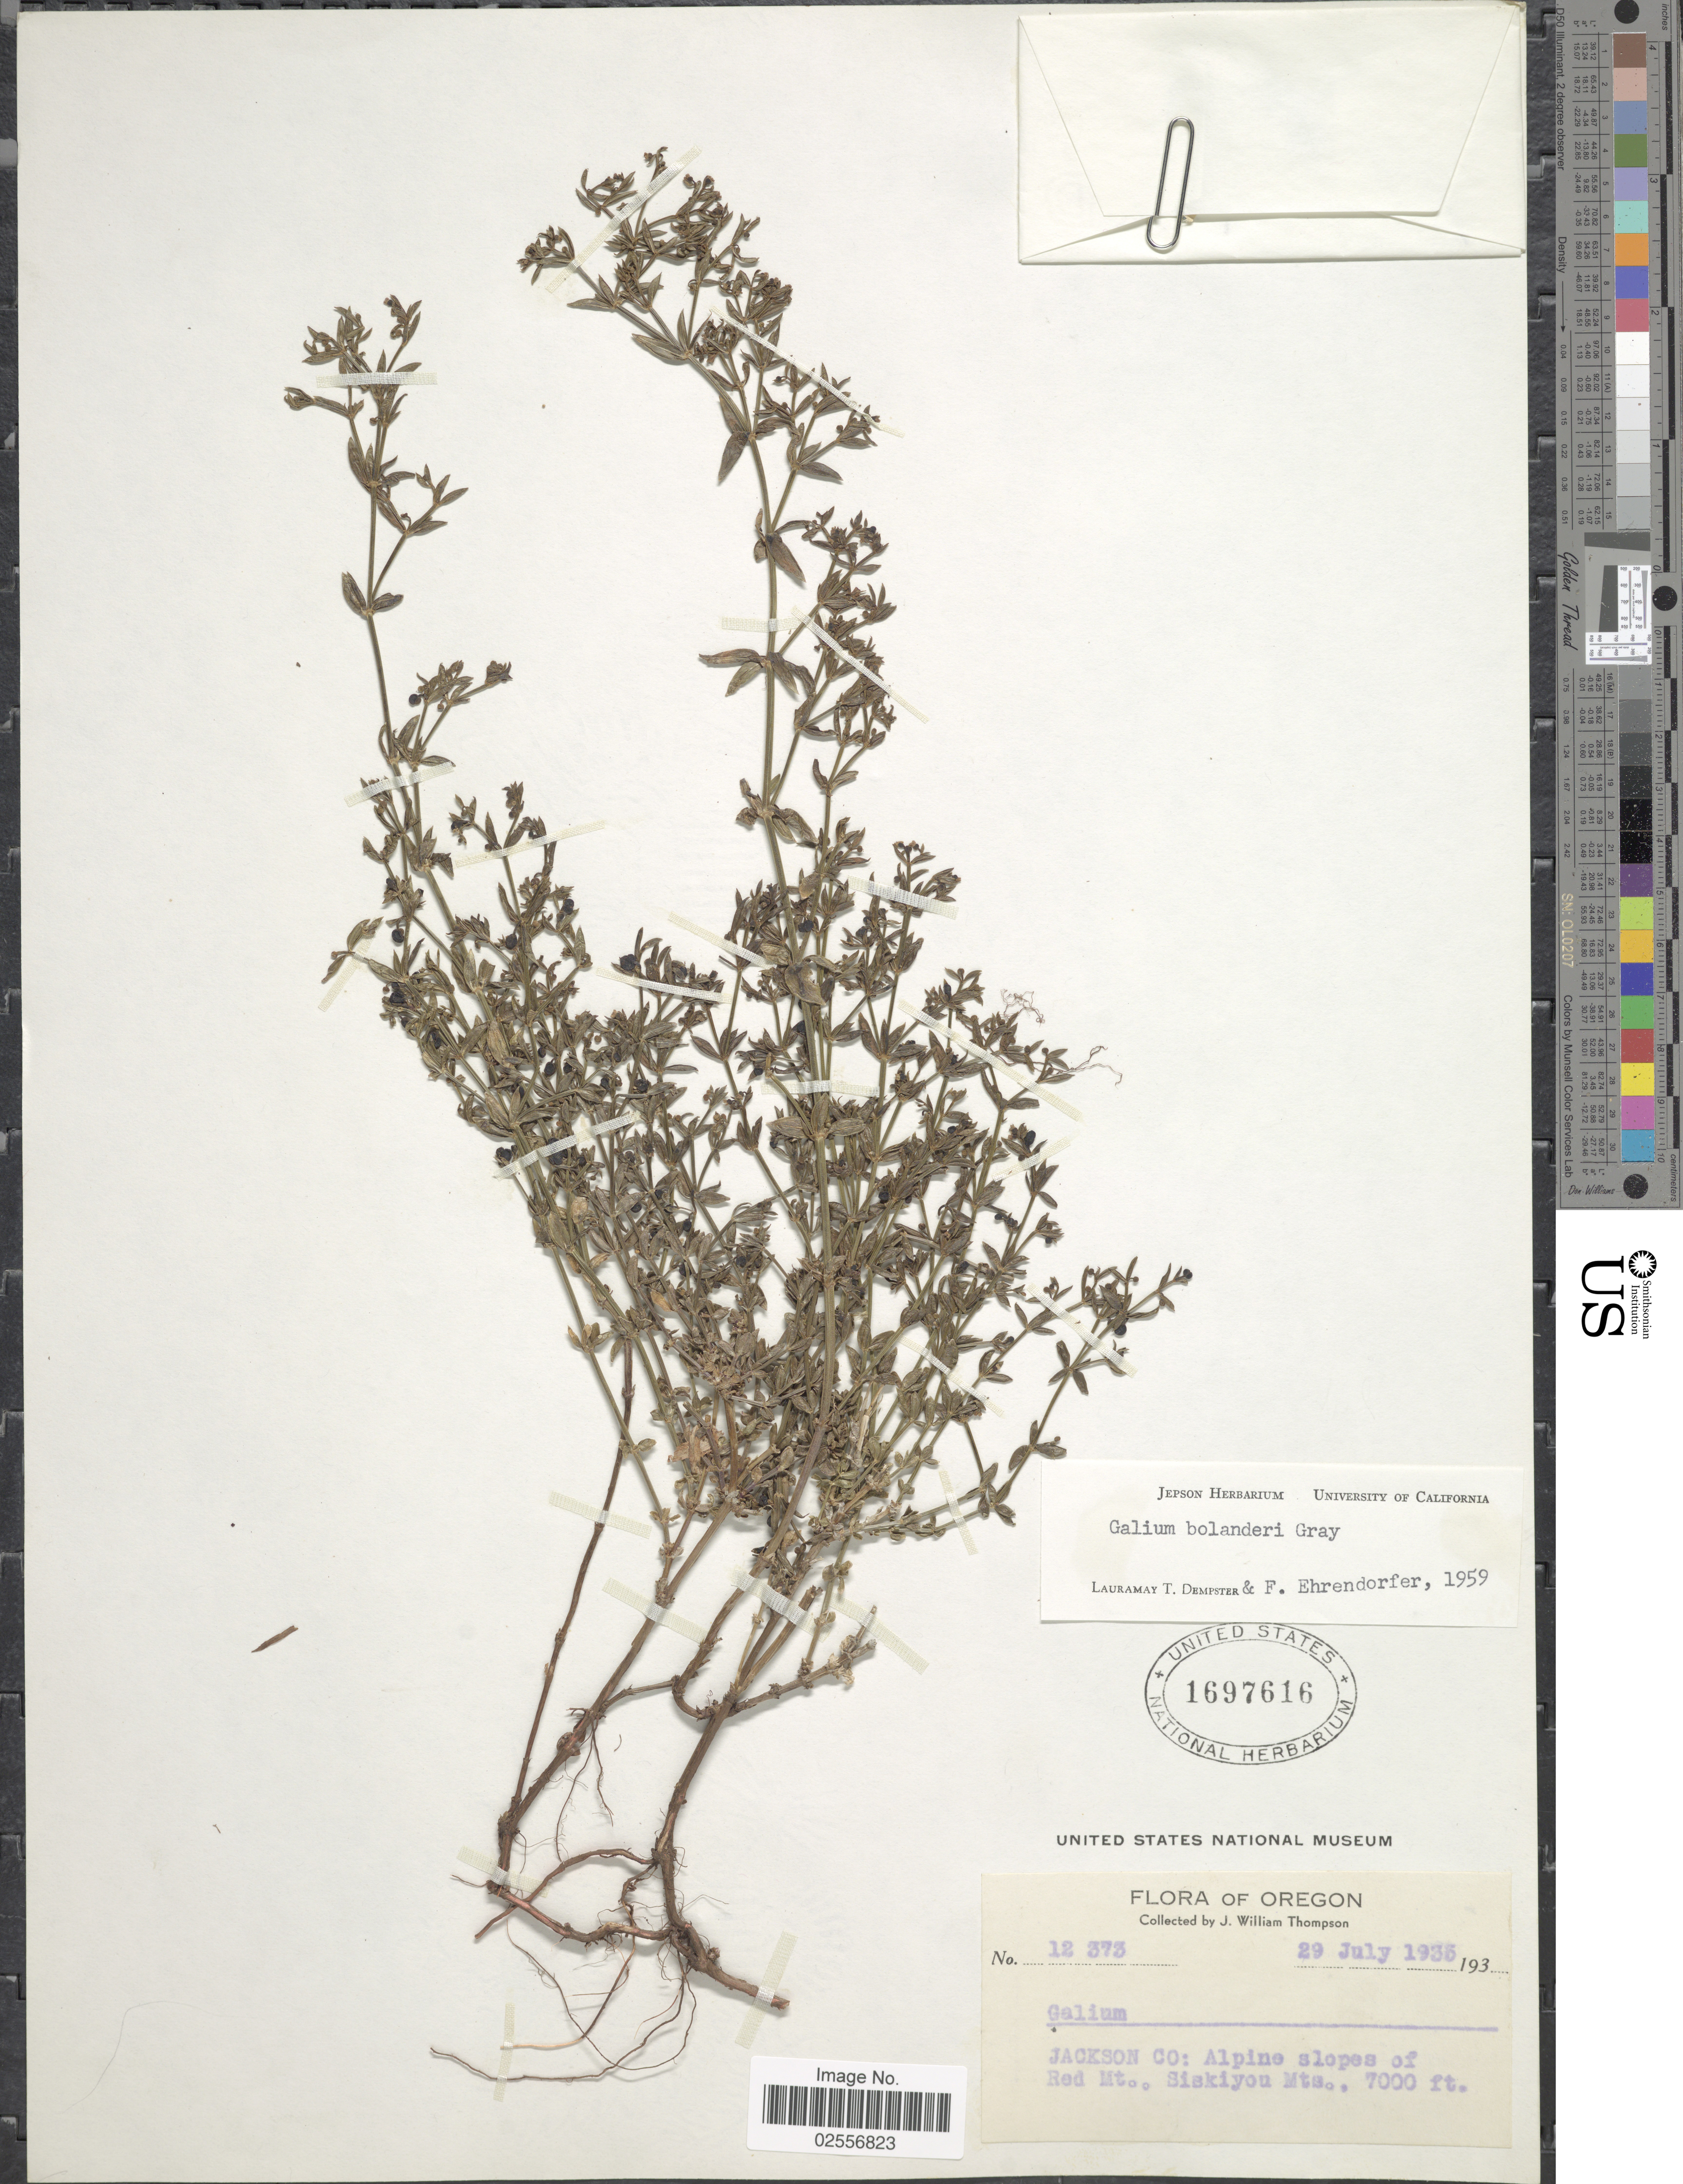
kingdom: Plantae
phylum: Tracheophyta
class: Magnoliopsida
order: Gentianales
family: Rubiaceae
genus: Galium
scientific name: Galium bolanderi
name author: A. Gray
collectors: J. W. Thompson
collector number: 12373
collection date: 1935-07-29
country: United States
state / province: Oregon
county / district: Jackson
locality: Jackson Co: Alpine slopes of Red Mt., Siskiyou Mts.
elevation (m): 2134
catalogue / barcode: US 1697616